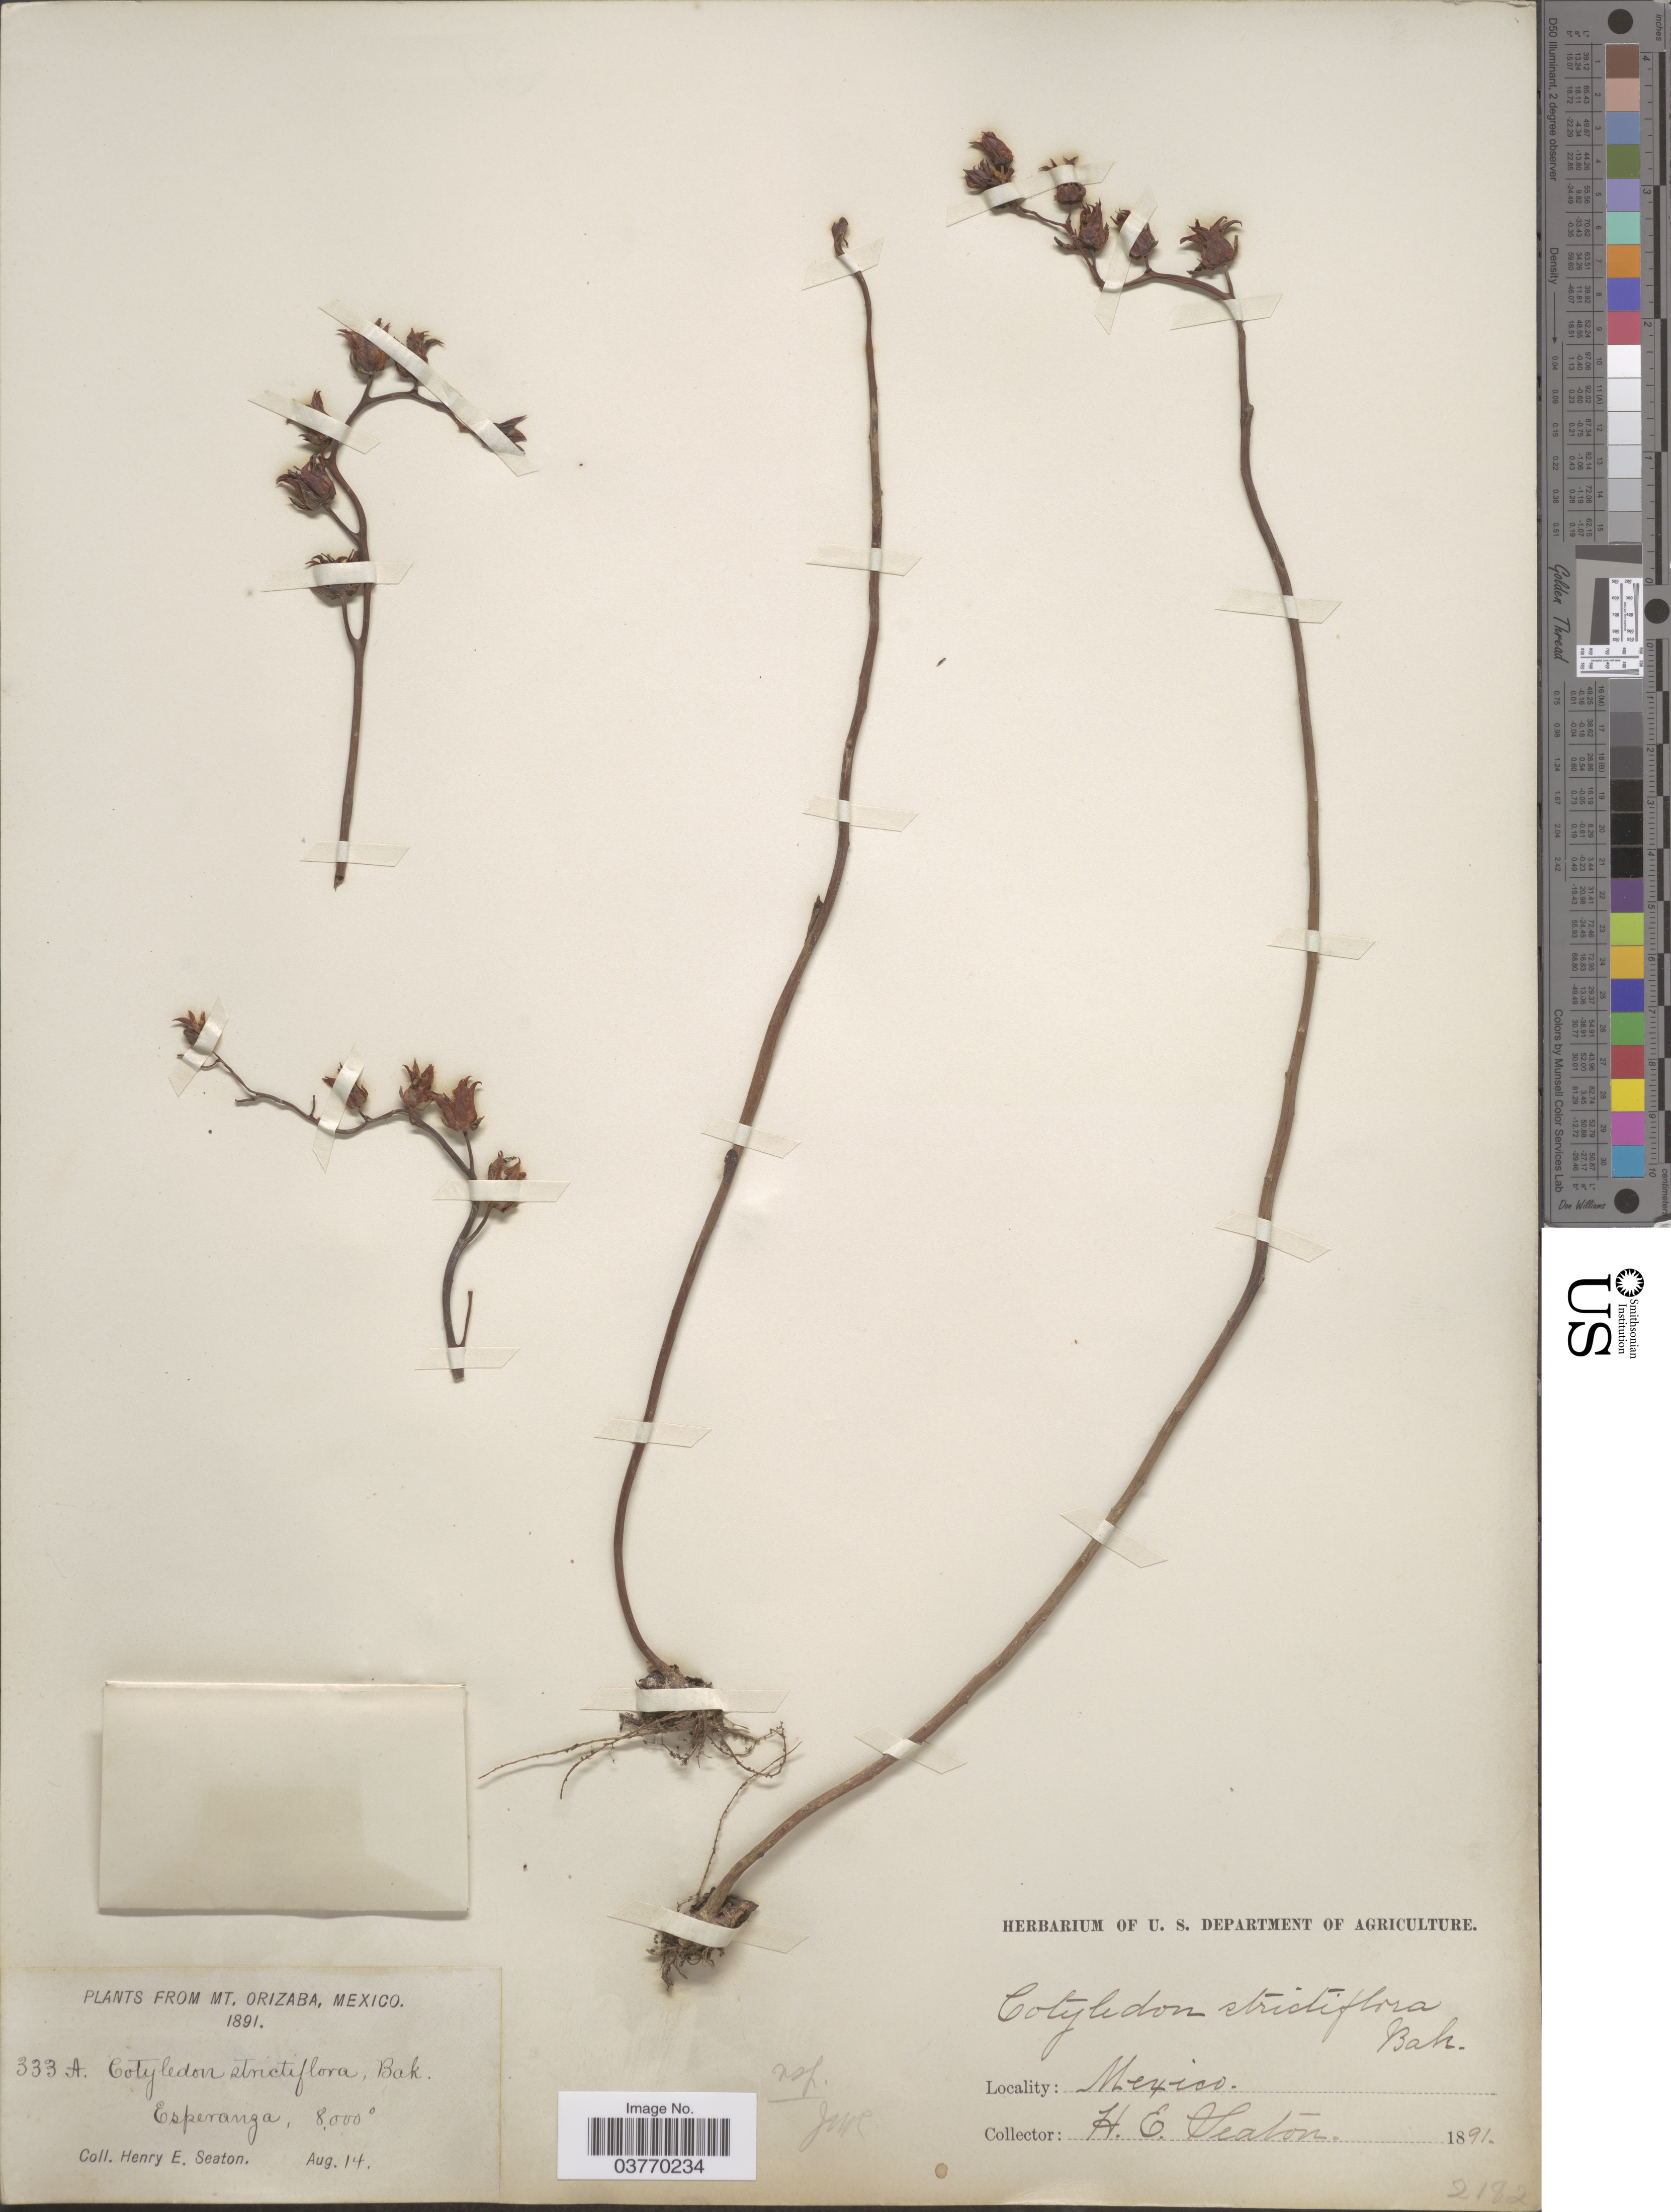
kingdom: Plantae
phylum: Tracheophyta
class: Magnoliopsida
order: Saxifragales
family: Crassulaceae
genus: Echeveria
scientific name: Echeveria heterosepala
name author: Rose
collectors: H. E. Seaton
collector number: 333A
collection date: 1891-08-14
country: Mexico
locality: Mt. Orizaba. Esperanza.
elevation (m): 2438